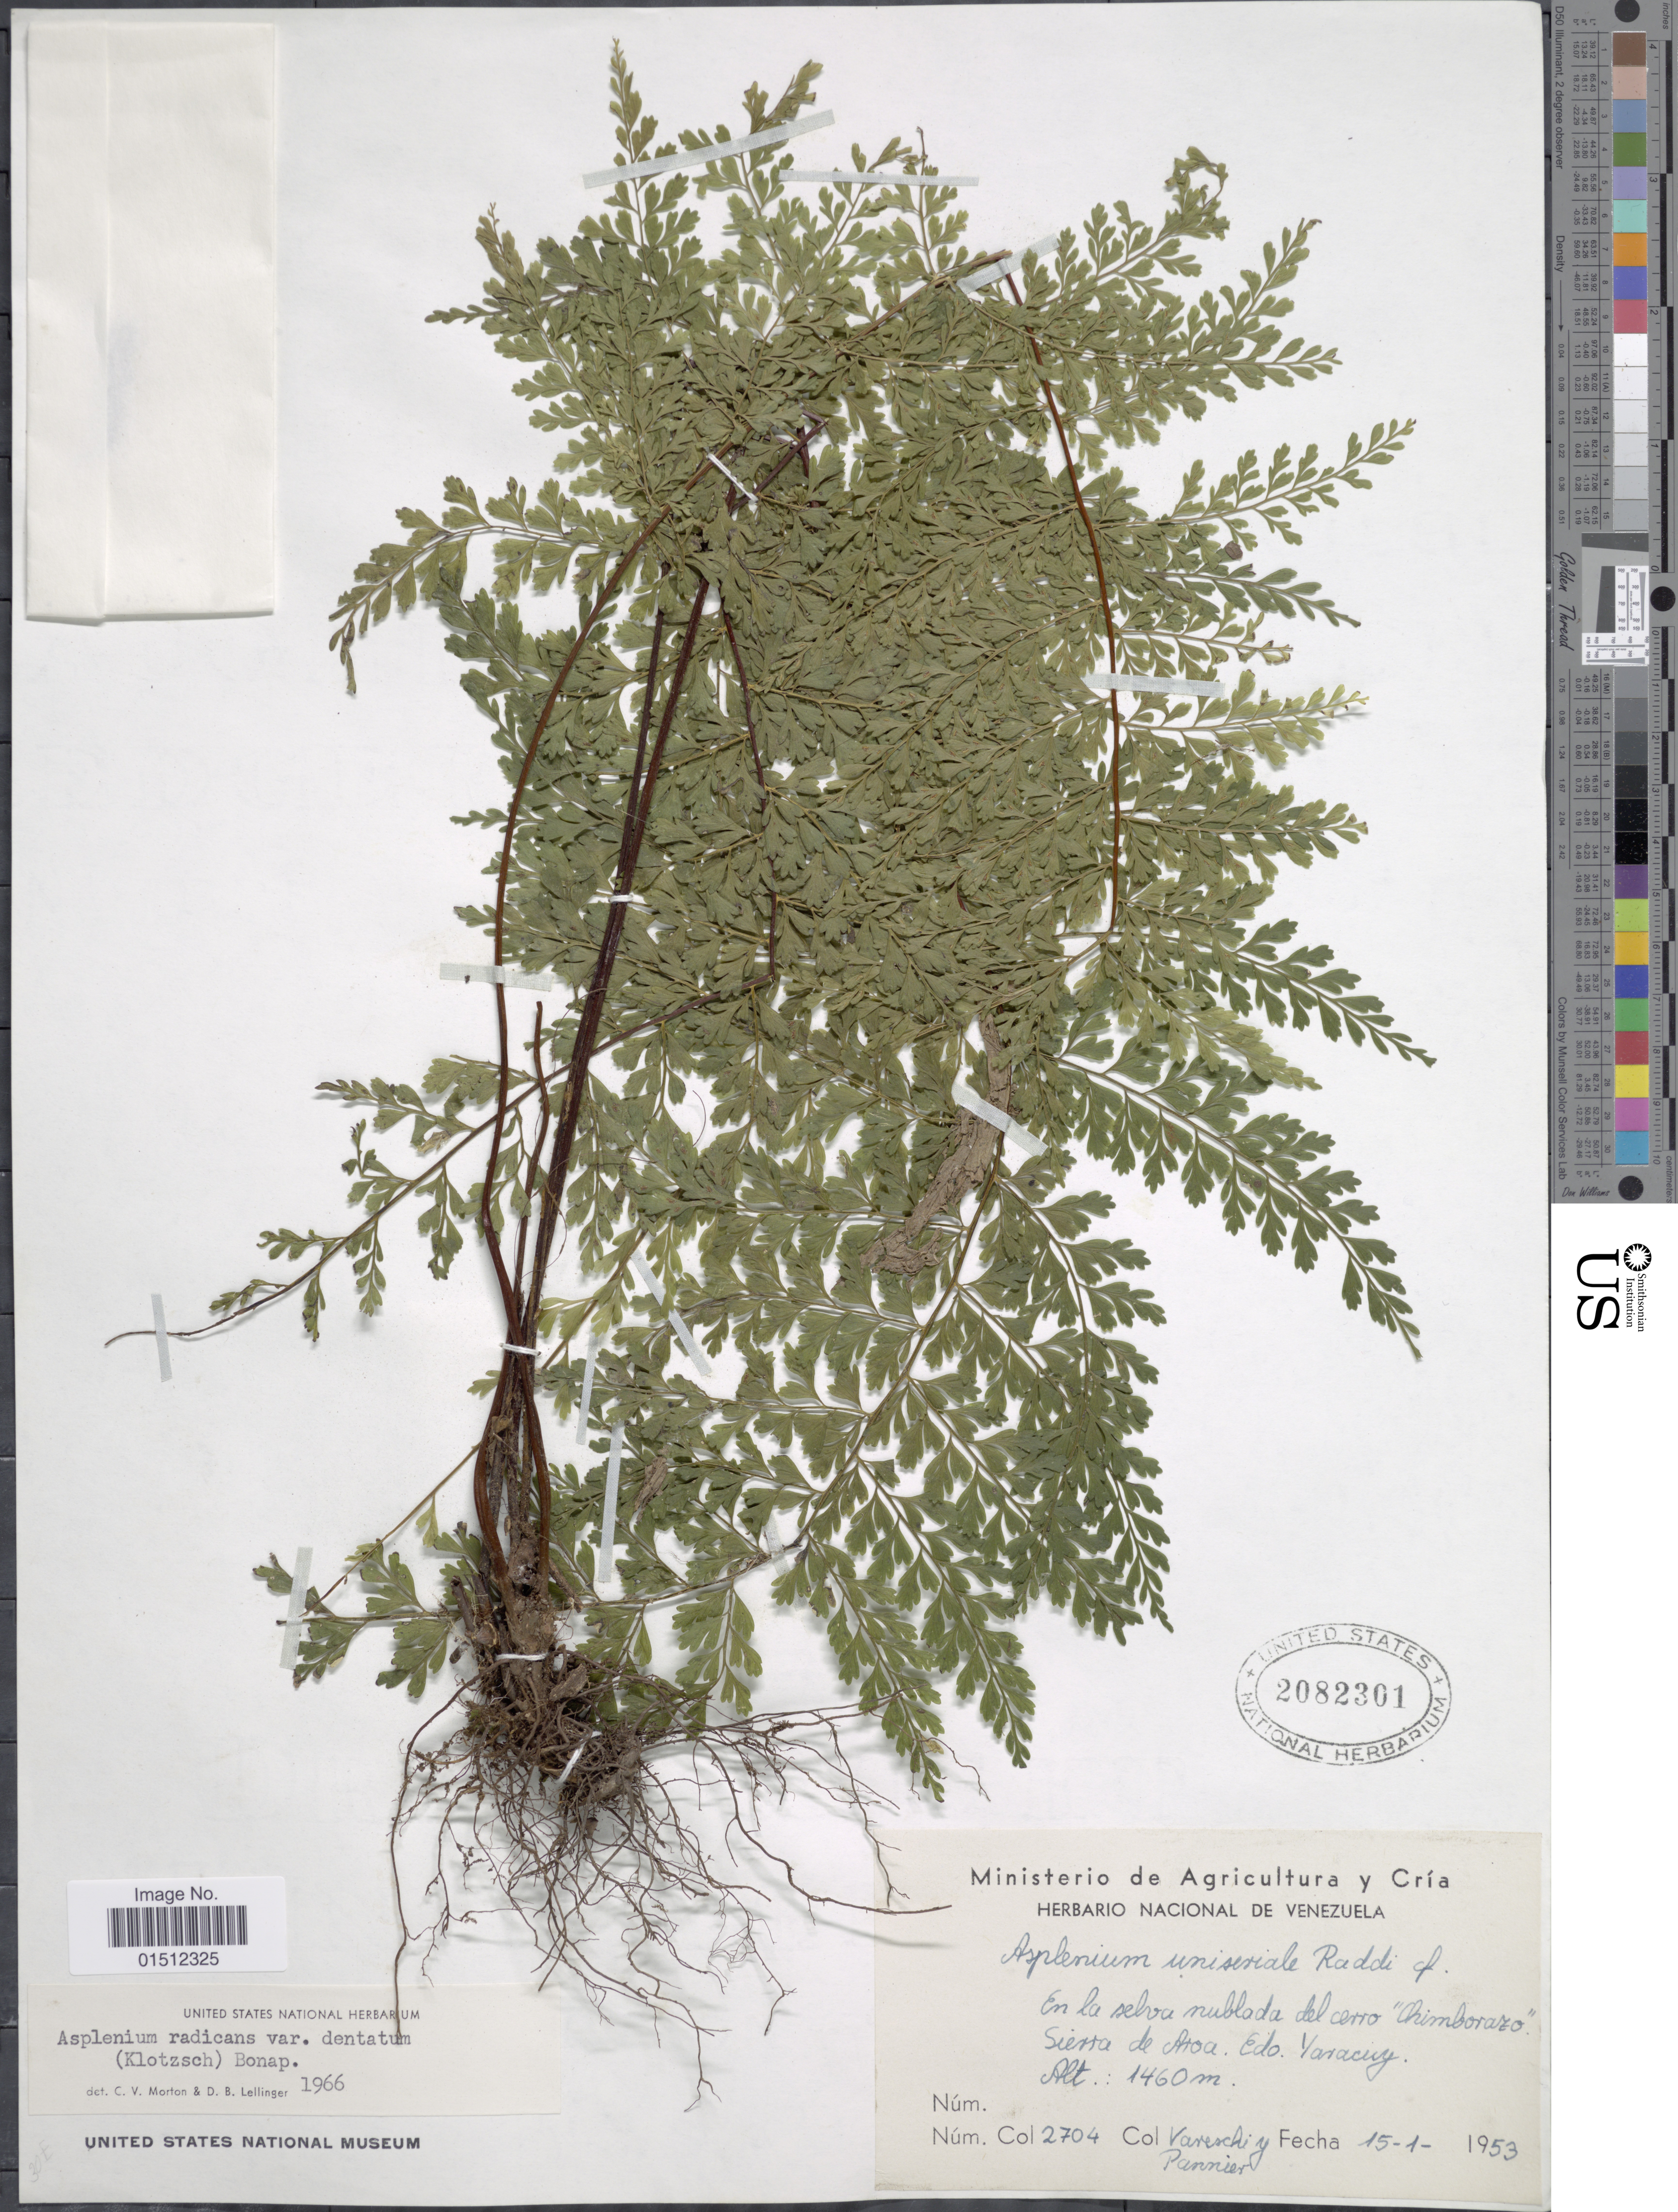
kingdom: Plantae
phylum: Tracheophyta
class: Polypodiopsida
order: Polypodiales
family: Aspleniaceae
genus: Asplenium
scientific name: Asplenium radicans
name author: L.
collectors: -. Vareschi & Pannier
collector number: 2704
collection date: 1953-01-15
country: Venezuela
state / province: Yaracuy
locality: En la selva nublada del cerro "Chimborazo", Sierra de Aroa. Edo Yaracuy.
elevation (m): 1460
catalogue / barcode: US 2082301